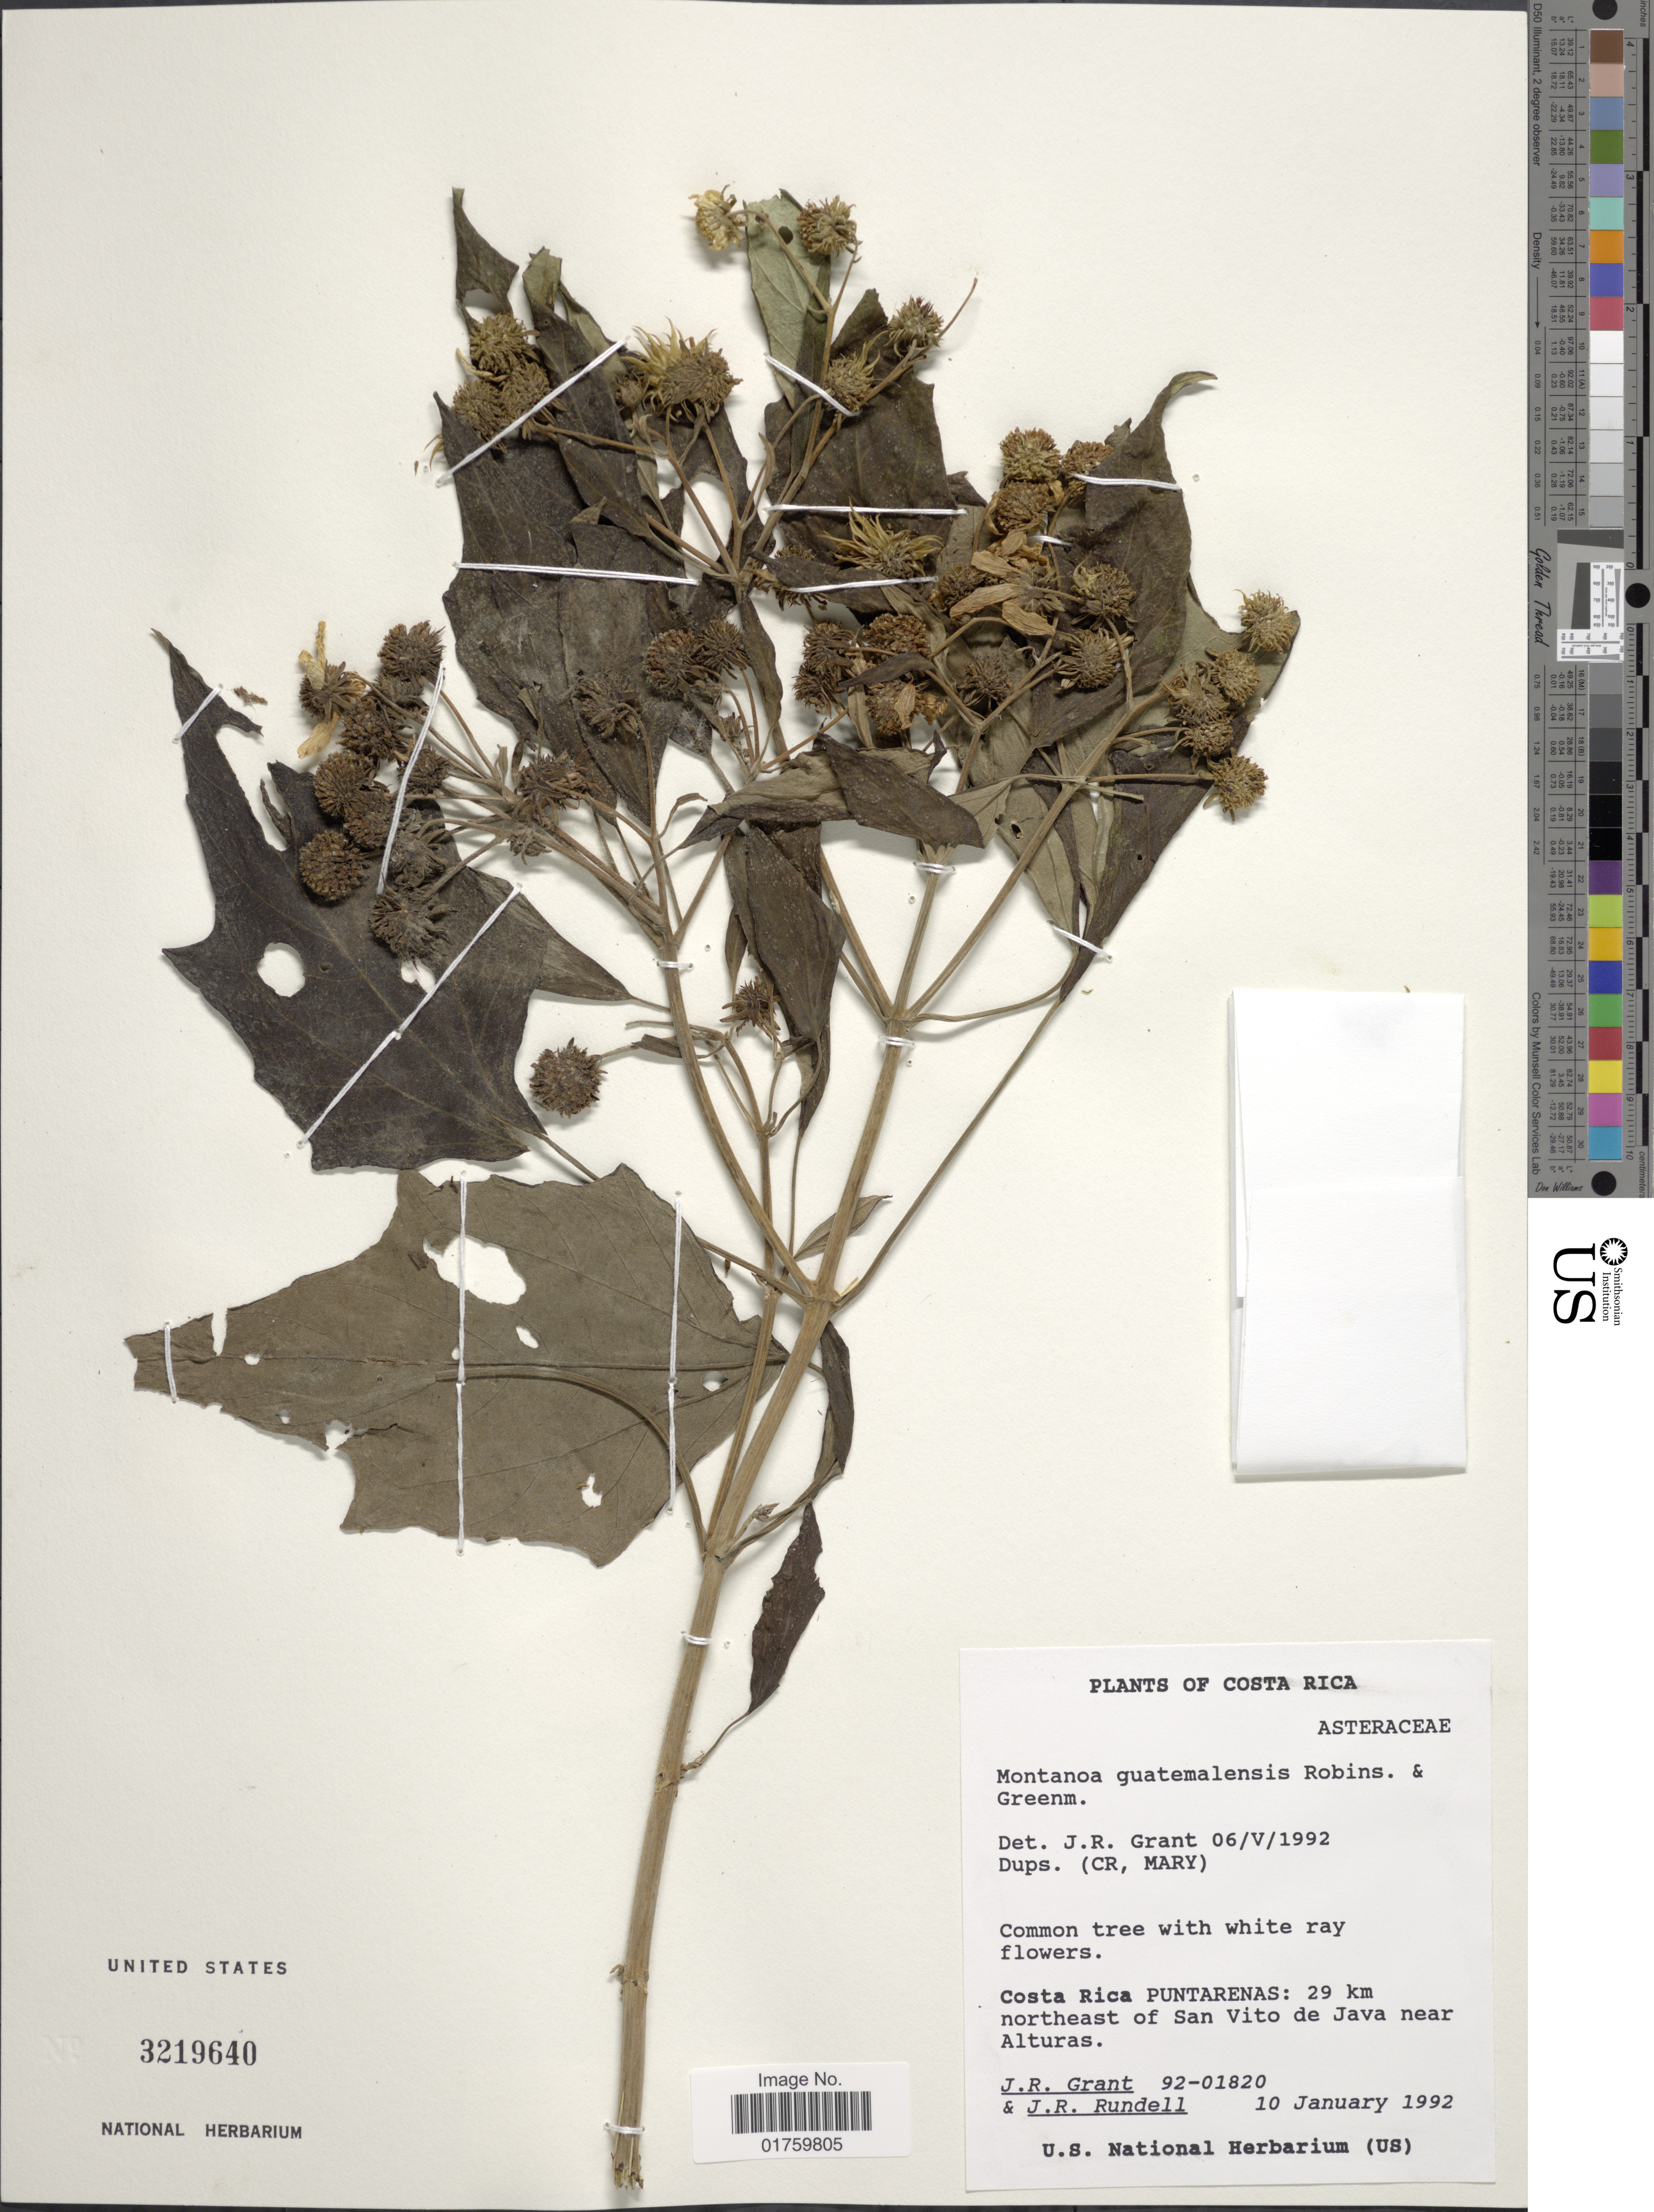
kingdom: Plantae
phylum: Tracheophyta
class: Magnoliopsida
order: Asterales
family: Asteraceae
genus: Montanoa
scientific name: Montanoa guatemalensis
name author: B.L. Rob. & Greenm.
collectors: J. Grant & J. R. Rundell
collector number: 92-01820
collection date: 1992-01-10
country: Costa Rica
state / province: Puntarenas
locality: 29 km northeast of San Vito de Java near Alturas.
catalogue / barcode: US 3219640